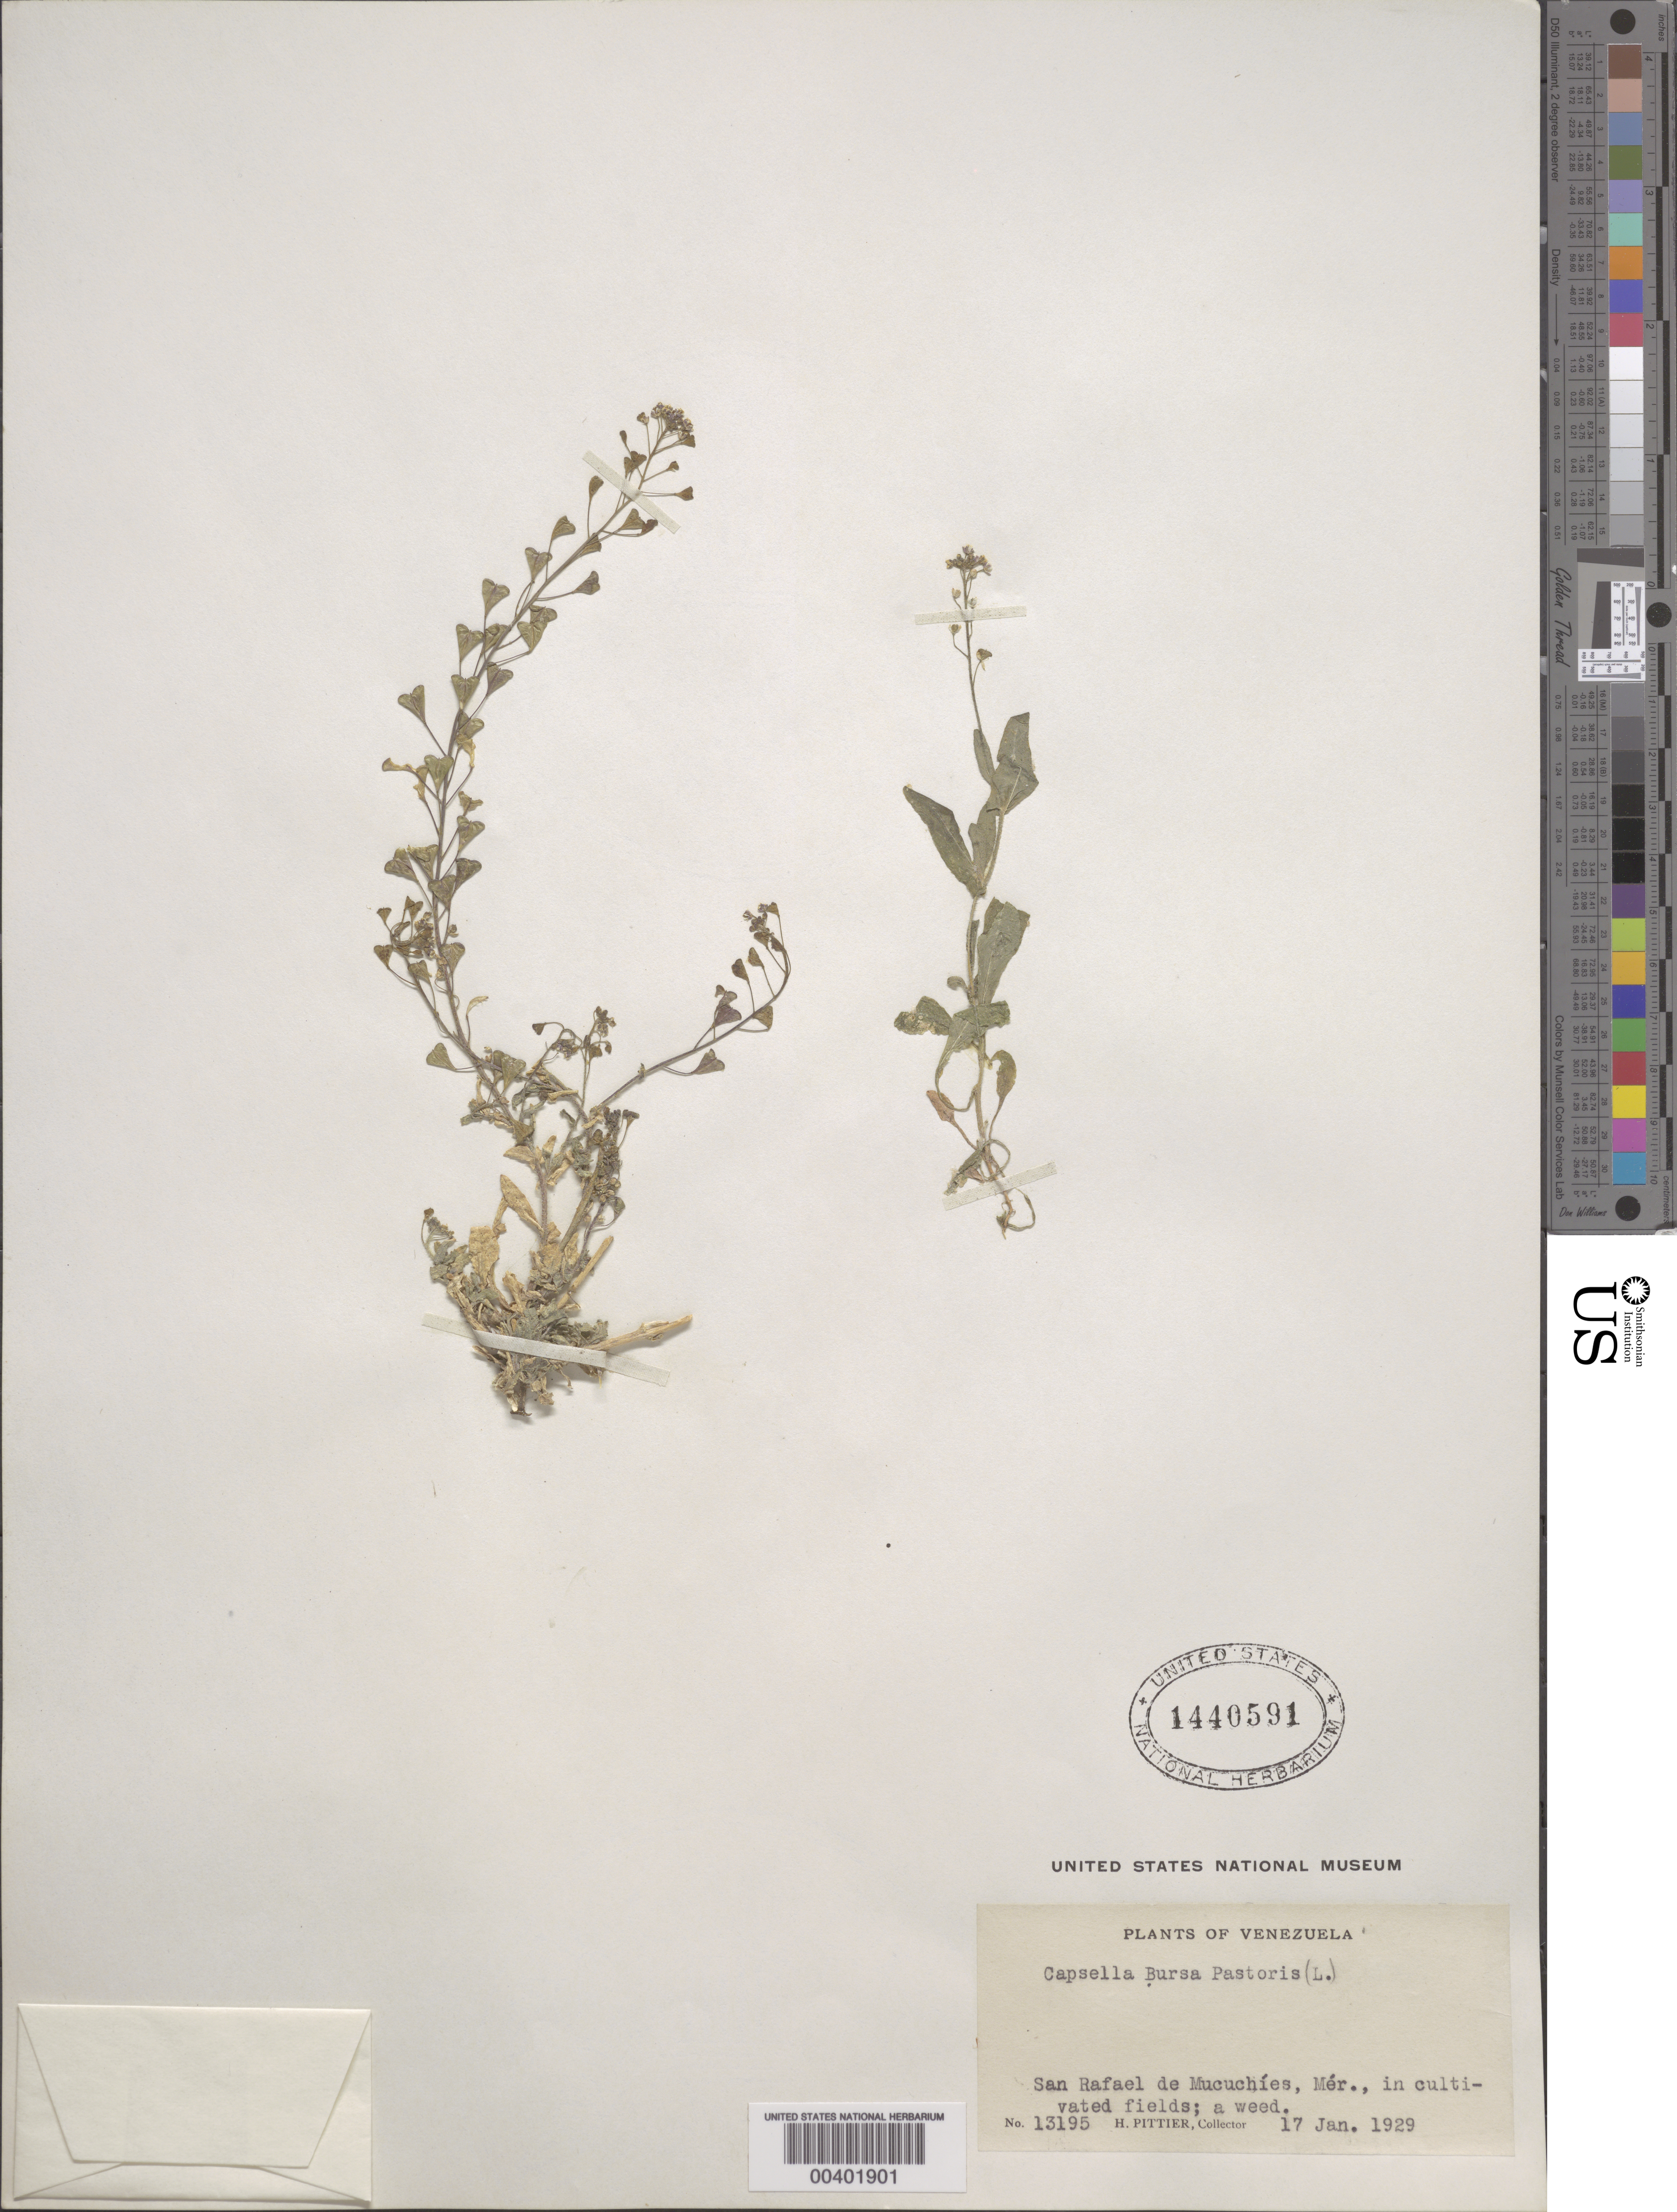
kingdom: Plantae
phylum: Tracheophyta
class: Magnoliopsida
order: Brassicales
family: Brassicaceae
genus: Capsella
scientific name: Capsella bursa-pastoris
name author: (L.) Medik.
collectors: H. F. Pittier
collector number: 13195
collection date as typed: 17 Jan 1929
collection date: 1929-01-17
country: Venezuela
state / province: Mérida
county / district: Rangel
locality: San Rafael de Mucuchíes San Rafael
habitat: In cultivated fields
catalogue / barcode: US 1440591